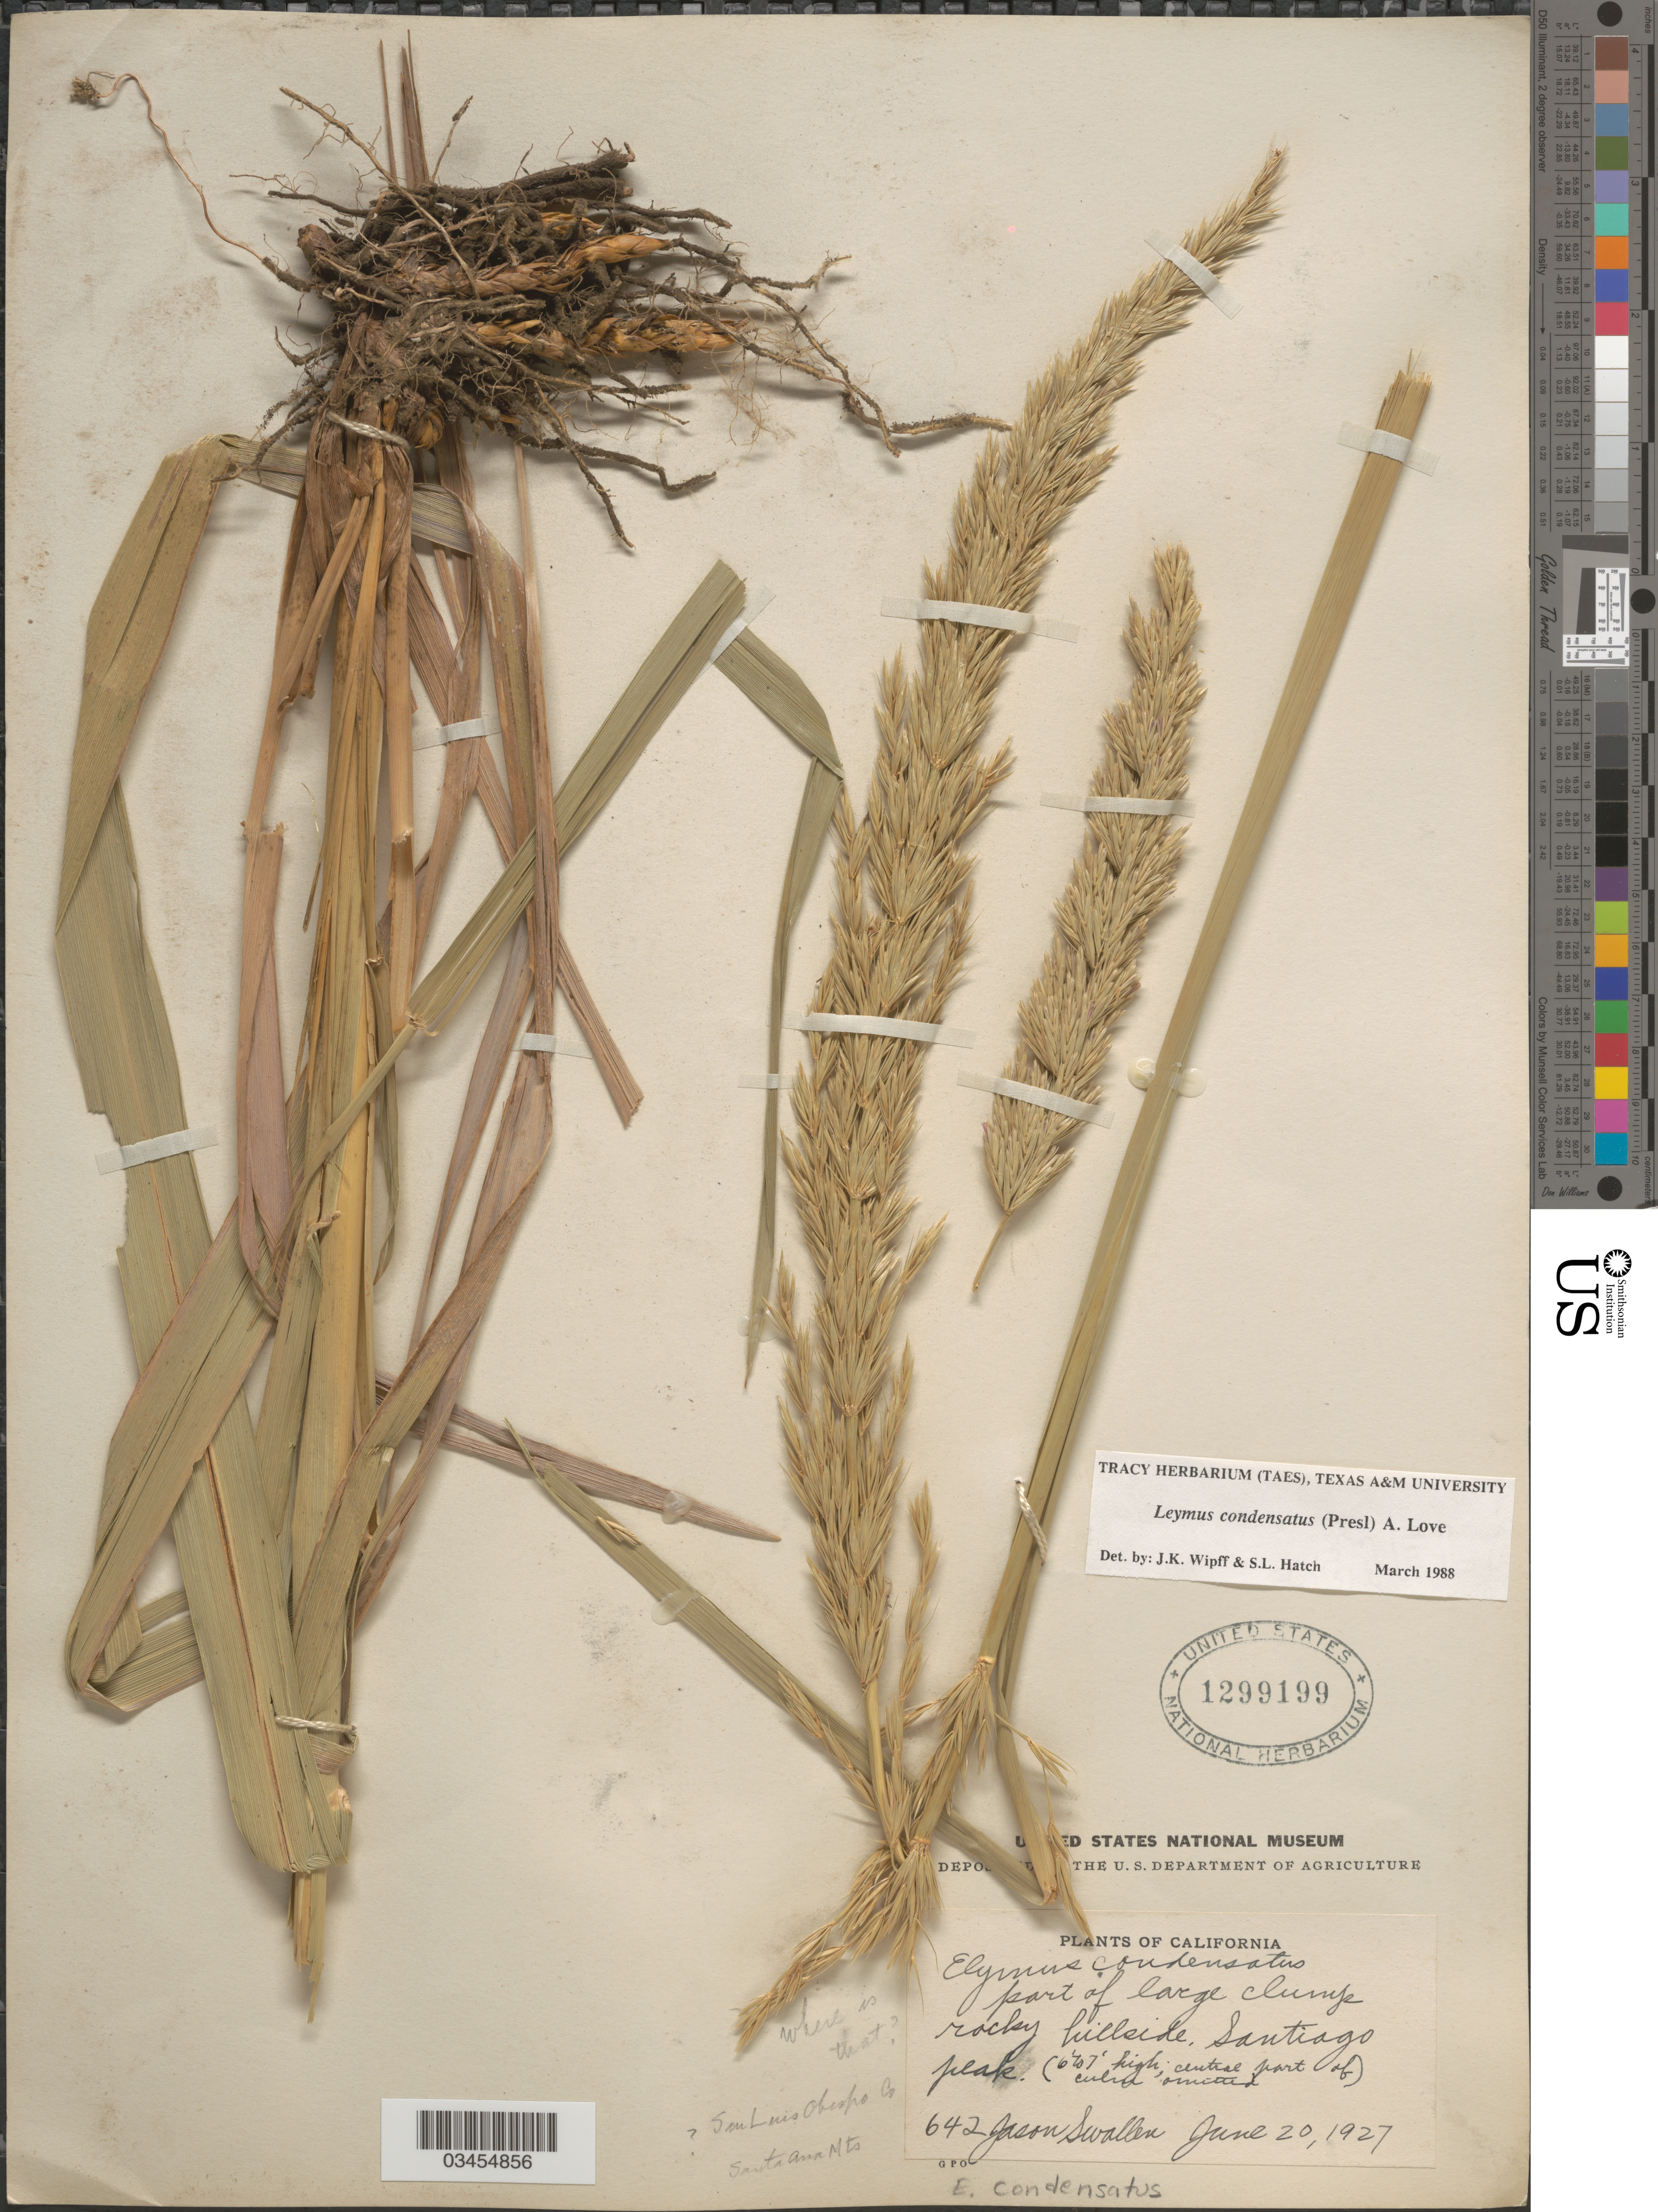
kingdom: Plantae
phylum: Tracheophyta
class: Liliopsida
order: Poales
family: Poaceae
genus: Leymus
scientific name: Leymus condensatus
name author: (J. Presl) Á. Löve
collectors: J. R. Swallen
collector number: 642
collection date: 1927-06-20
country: United States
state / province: California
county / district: San Luis Obispo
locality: Rocky hillside, Santiago peak. San Luis Obispo Co. Santa Ana Mts.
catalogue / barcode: US 1299199